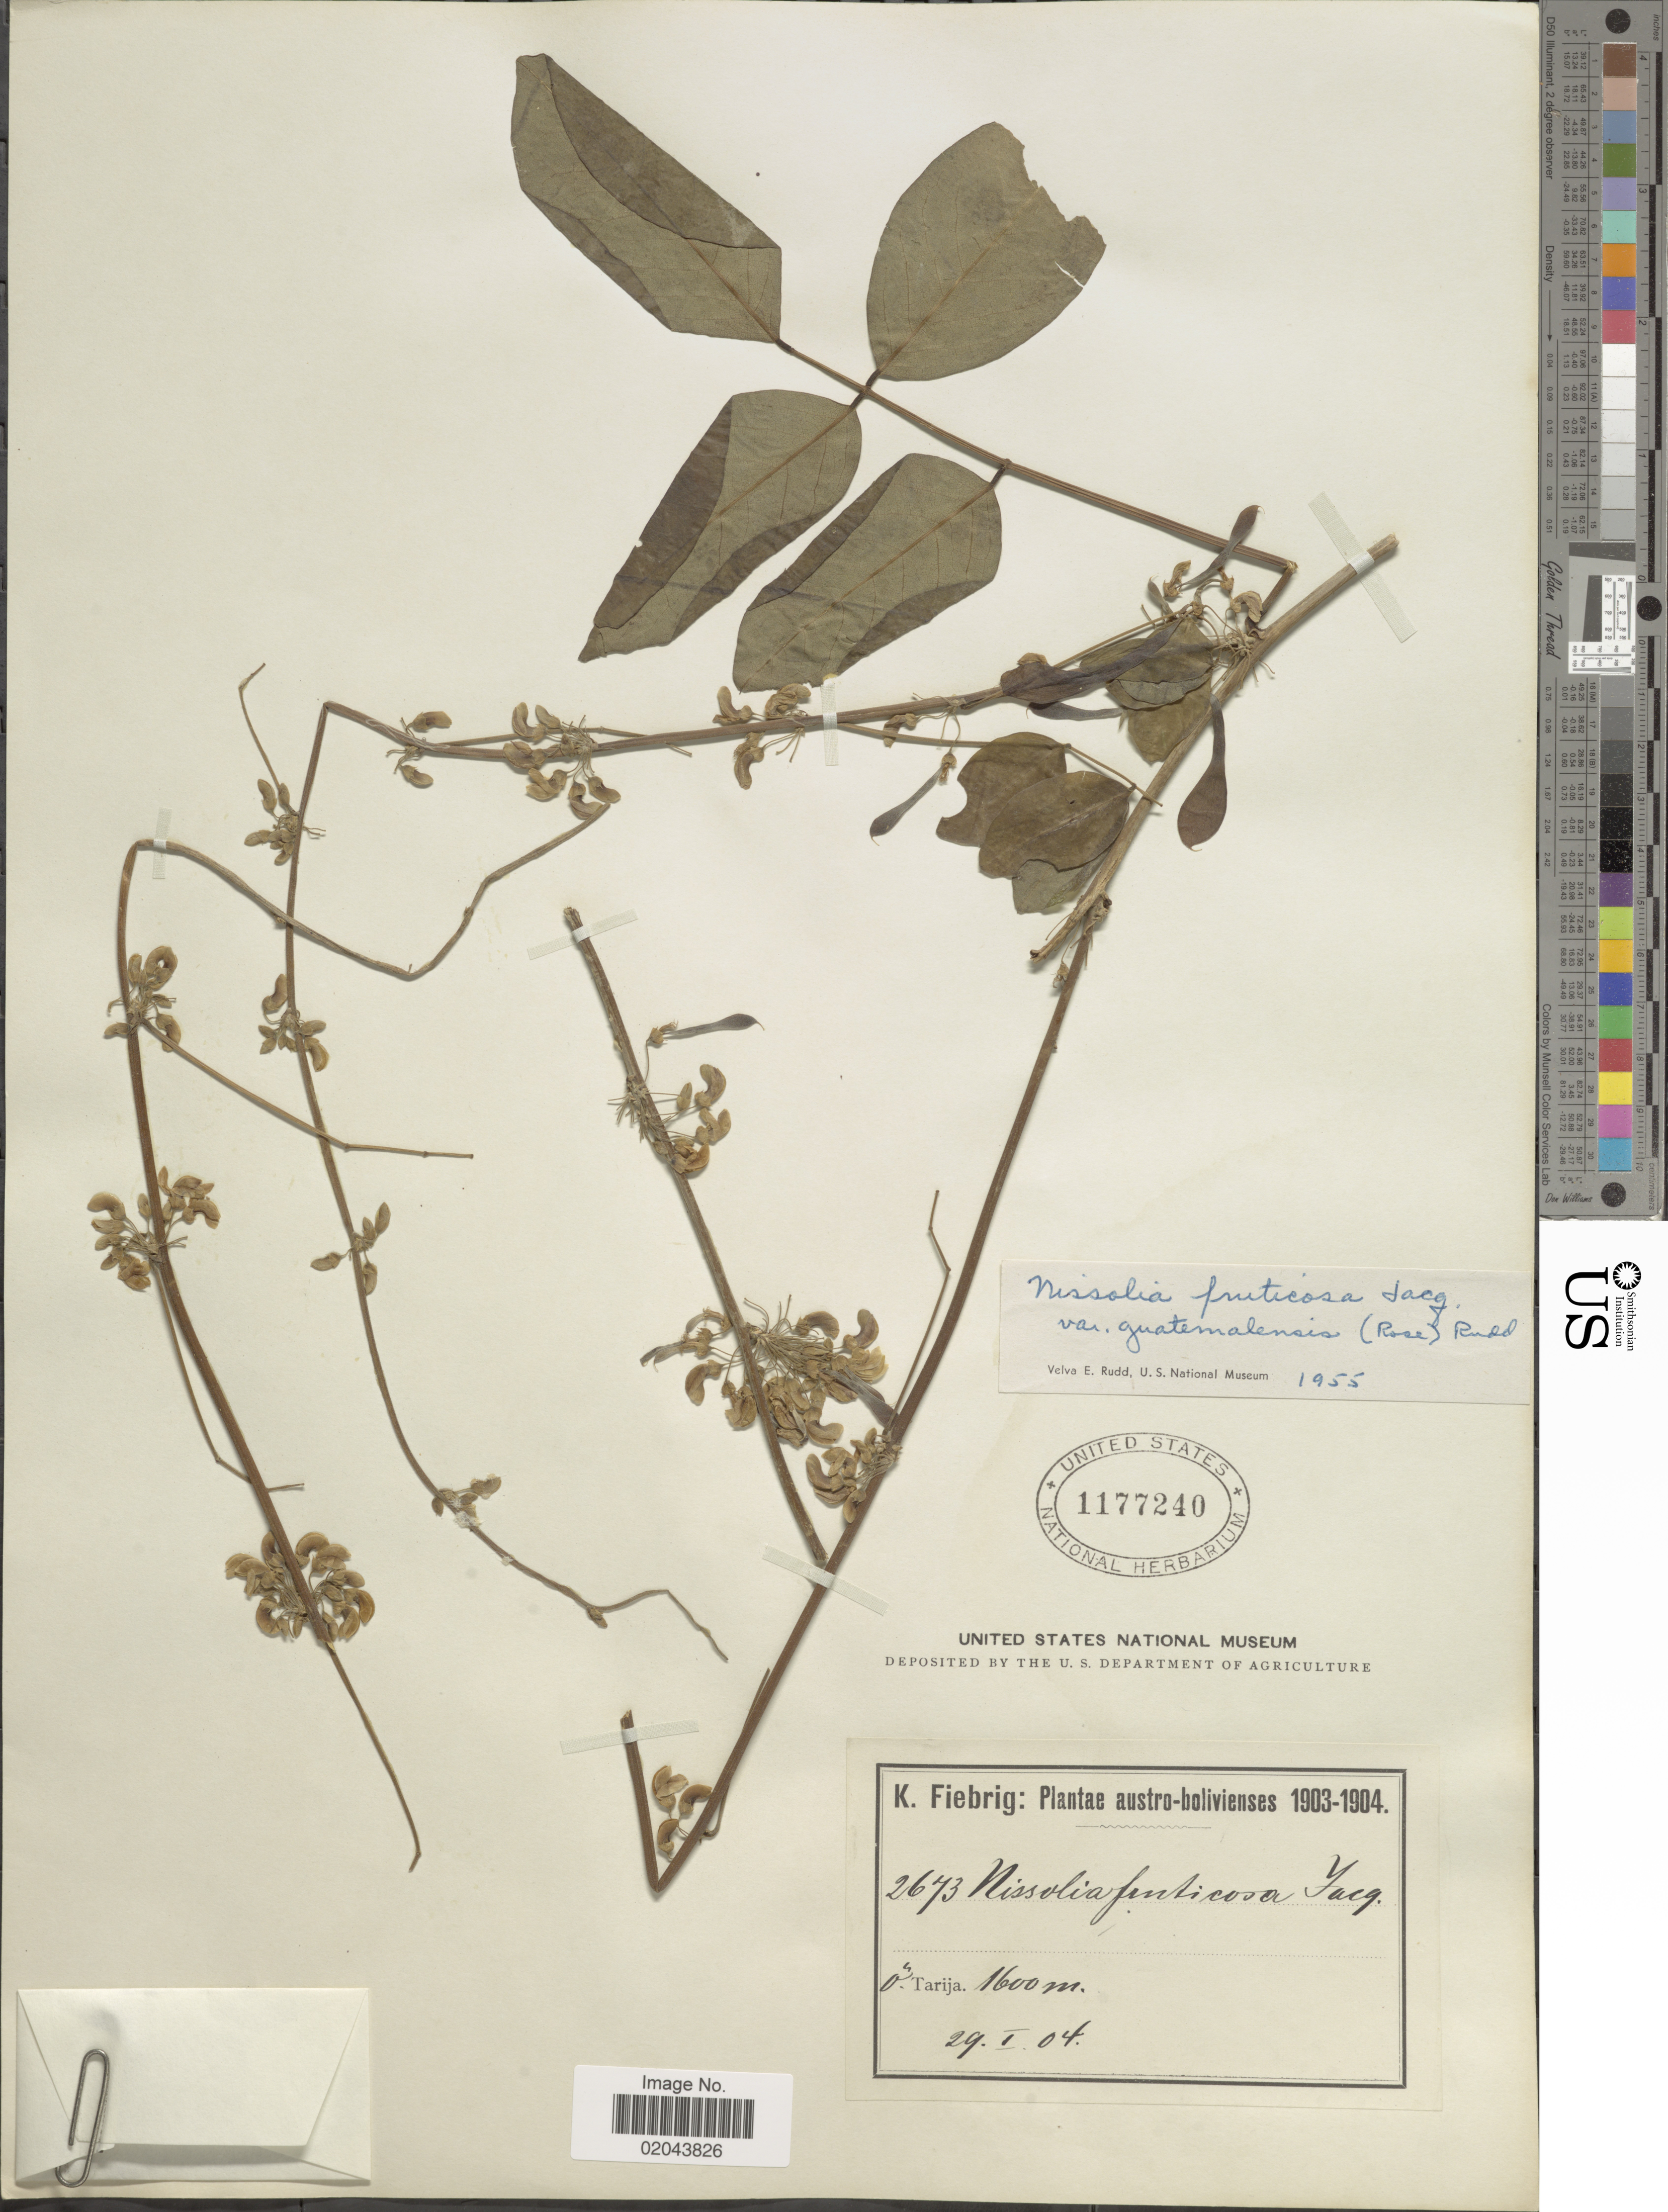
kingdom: Plantae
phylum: Tracheophyta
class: Magnoliopsida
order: Fabales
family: Fabaceae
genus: Nissolia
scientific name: Nissolia fruticosa var. guatemalensis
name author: (Rose) Rudd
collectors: K. Fiebrig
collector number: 2673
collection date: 1904-01-29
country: Bolivia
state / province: Tarija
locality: Ö. Tarija, austro-bolivienses.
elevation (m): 1600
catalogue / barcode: US 1177240